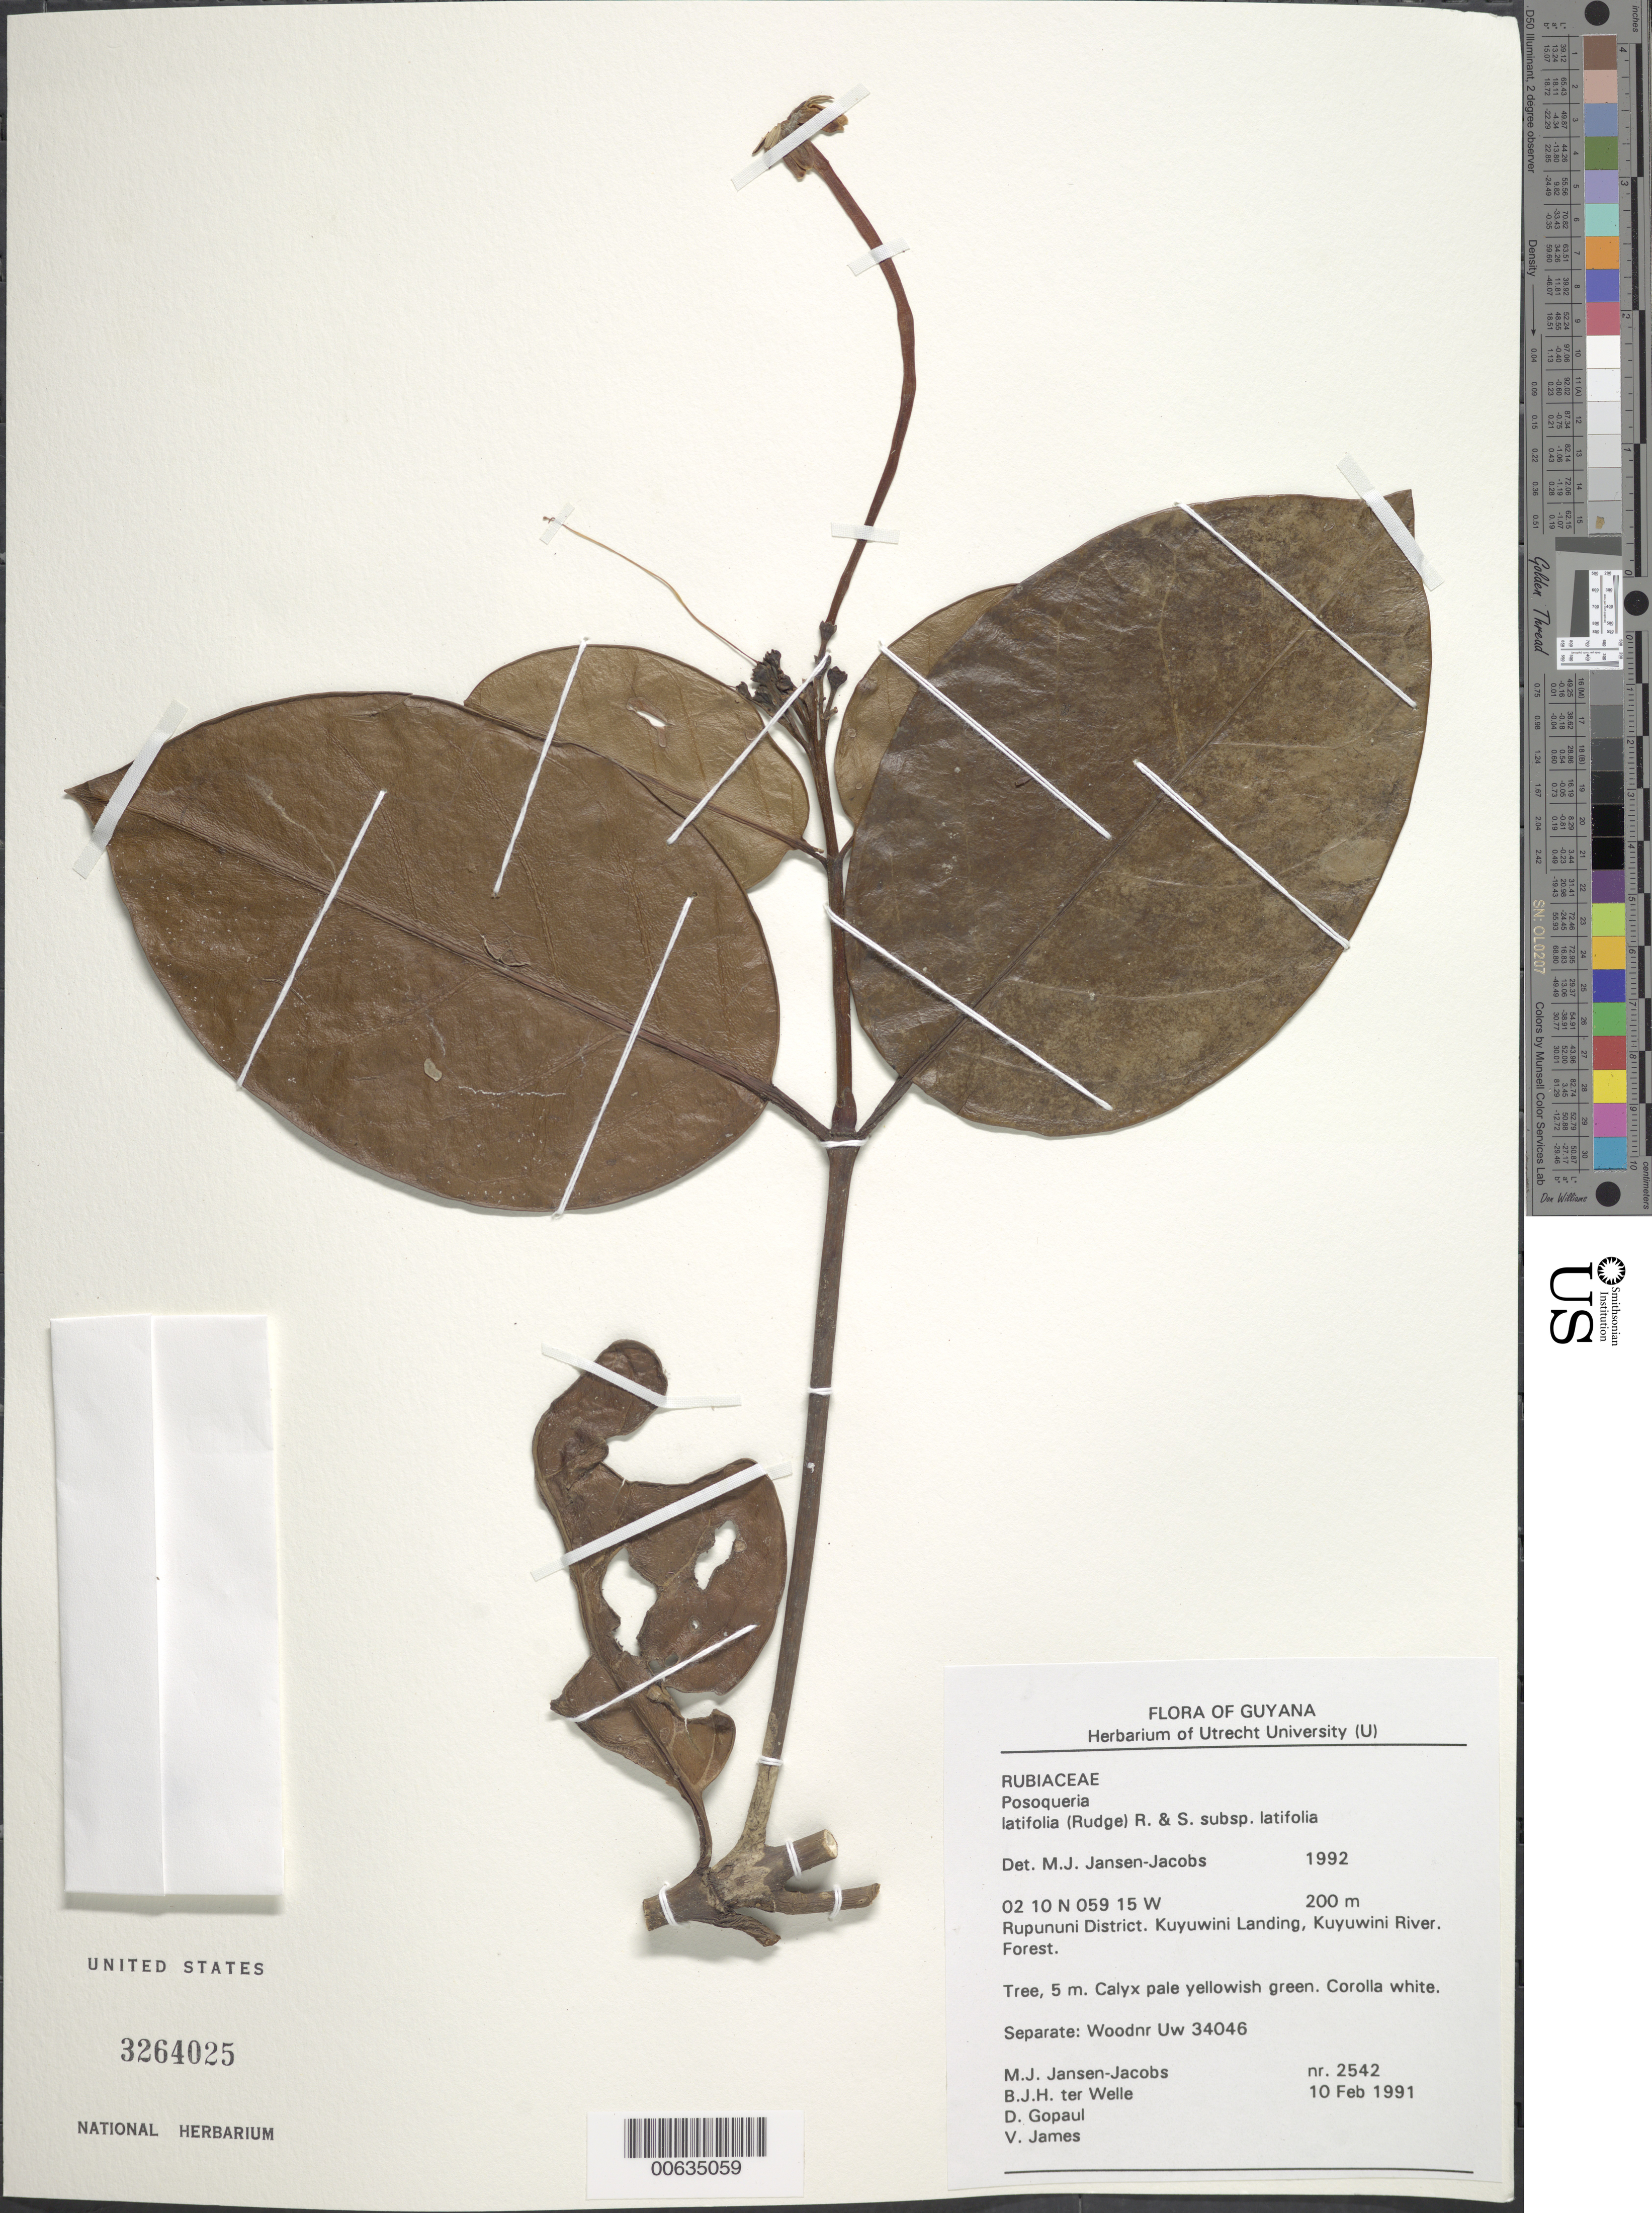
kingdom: Plantae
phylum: Tracheophyta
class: Magnoliopsida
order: Gentianales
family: Rubiaceae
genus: Posoqueria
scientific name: Posoqueria latifolia subsp. latifolia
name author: (Rudge) Roem. & Schult.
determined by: Kirkbride, J. H.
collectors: M. J. Jansen-Jacobs, B. Welle, D. Gopaul & V. James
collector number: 2542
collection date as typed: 10-Feb-91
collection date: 1991-02-10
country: Guyana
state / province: U. Takutu-U. Essequibo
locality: Kuyuwini Landing, Kuyuwini River, Rupununi District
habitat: Forest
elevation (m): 200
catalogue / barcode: US 3264025